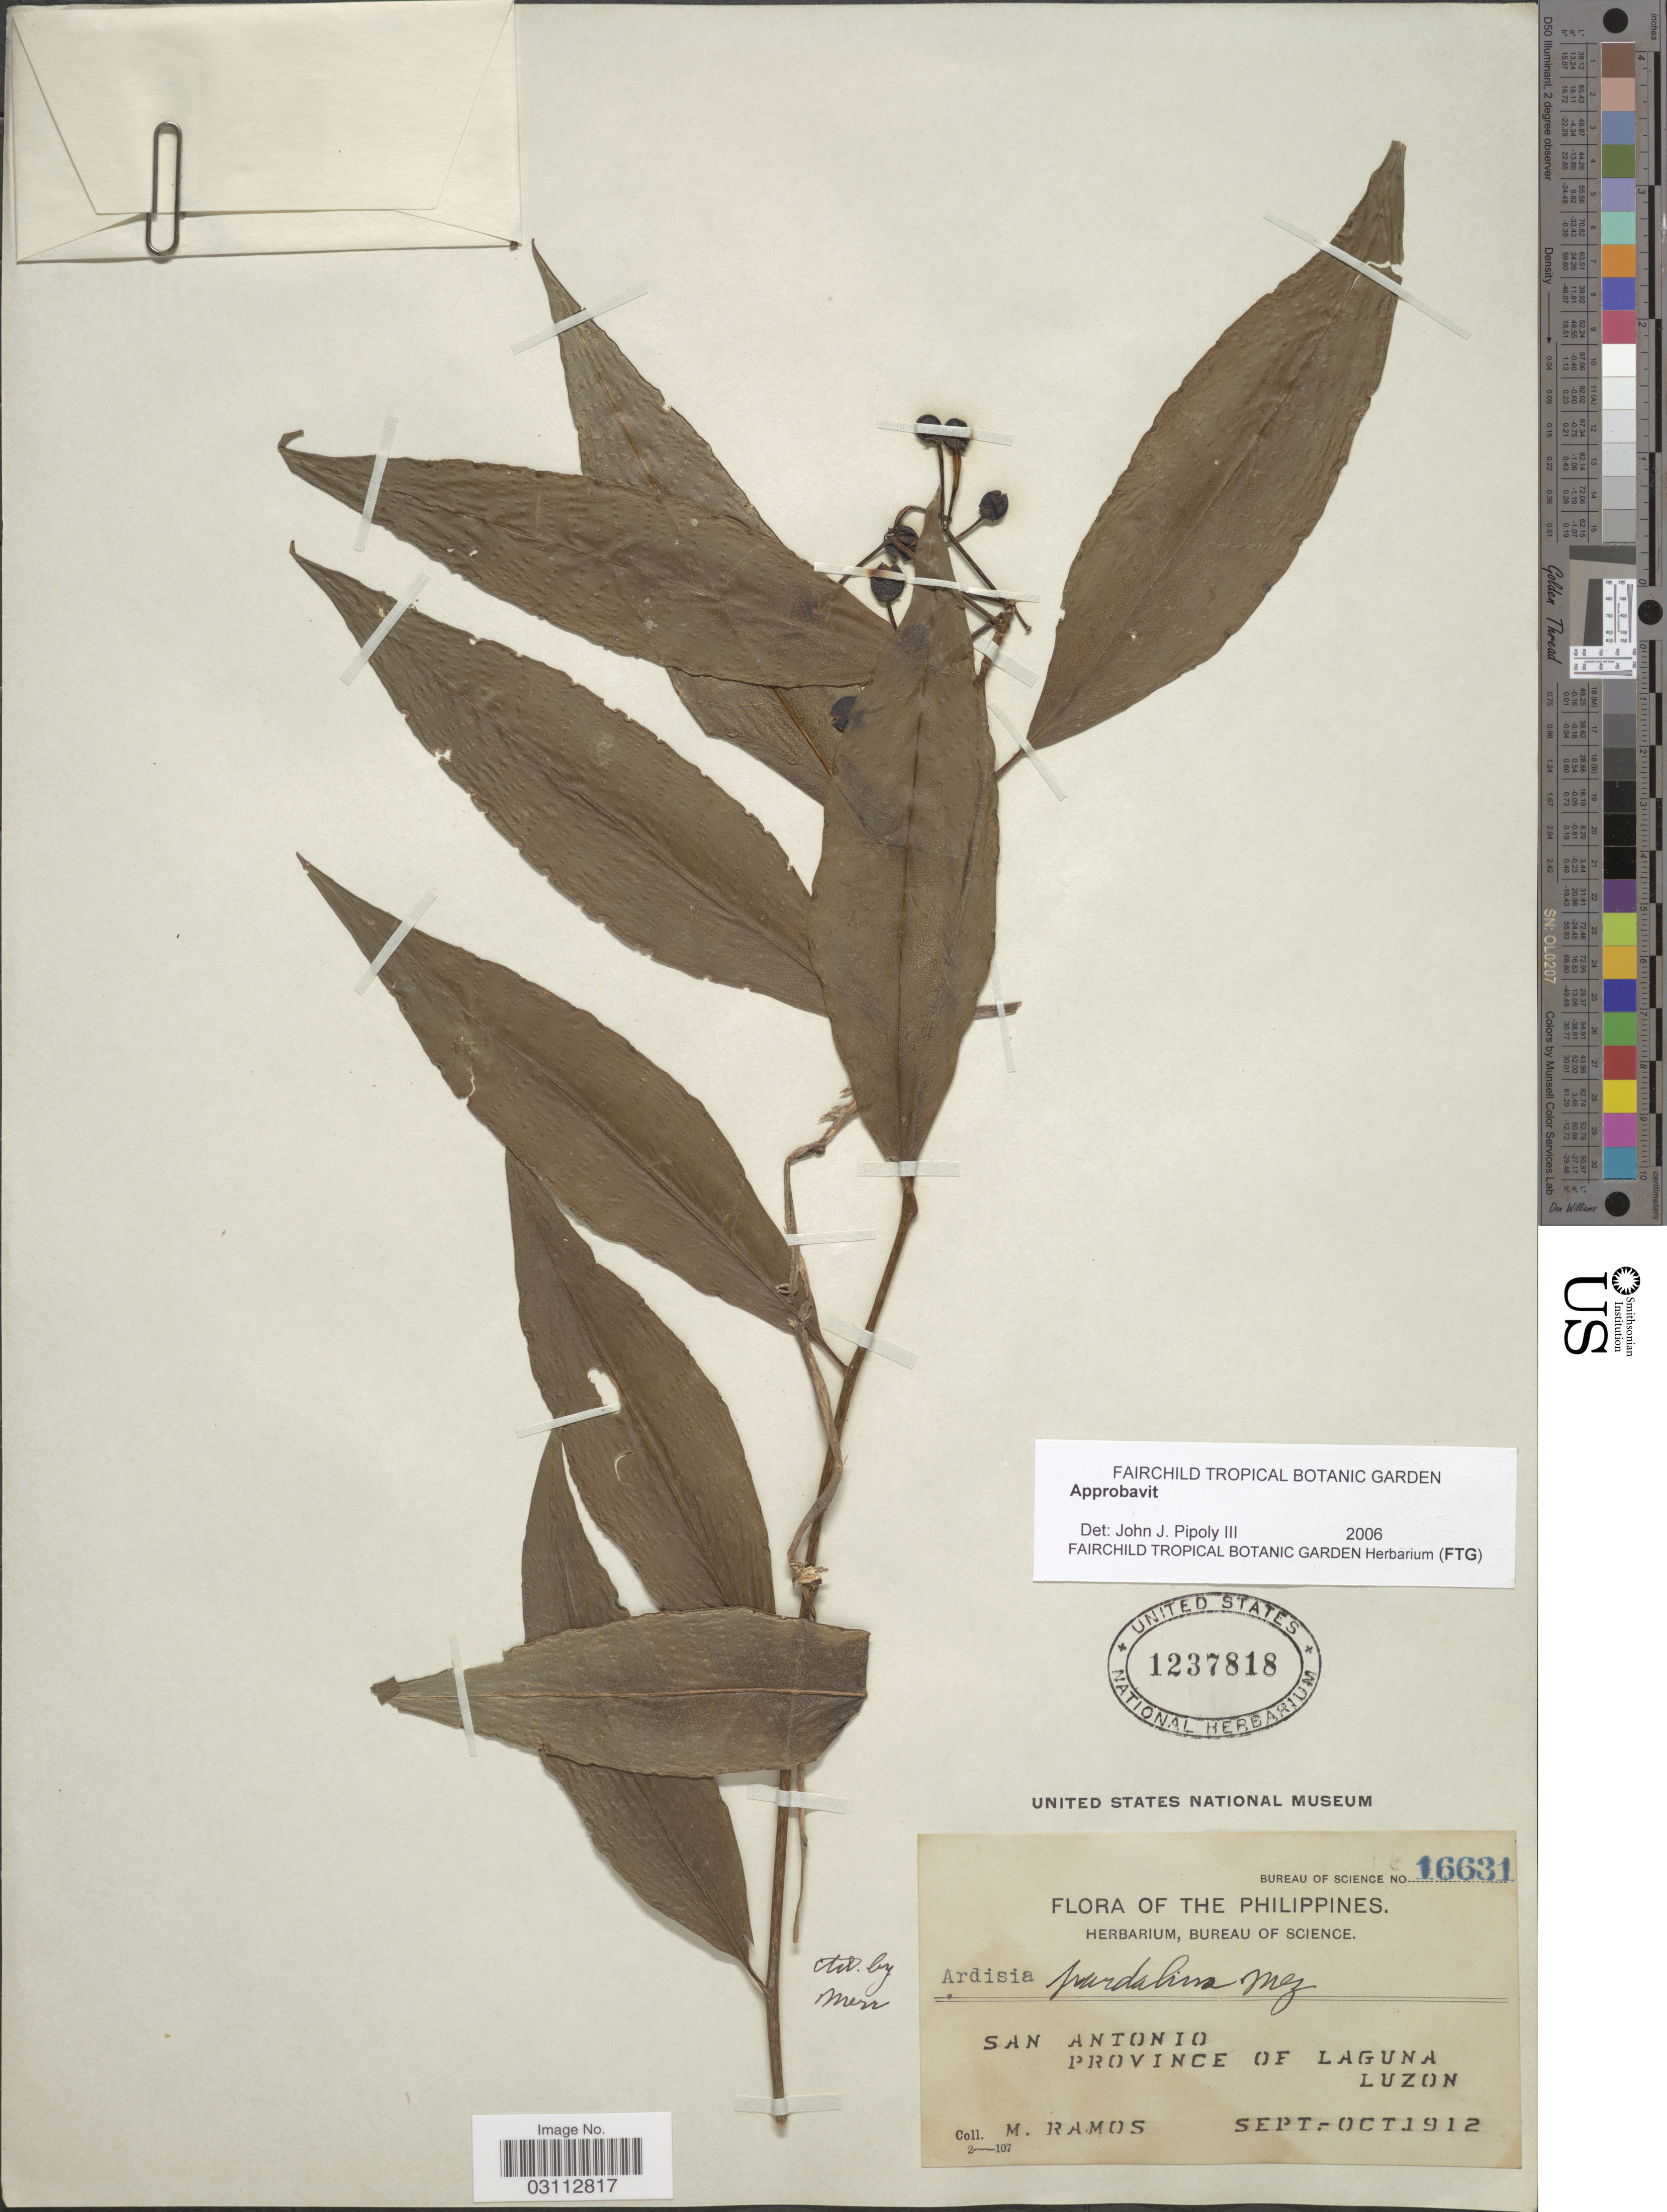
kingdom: Plantae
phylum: Tracheophyta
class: Magnoliopsida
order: Ericales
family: Primulaceae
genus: Ardisia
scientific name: Ardisia pardalina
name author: Mez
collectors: M. Ramos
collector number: Bureau of Science 16631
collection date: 1912-09/1912-10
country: Philippines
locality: San Antonio. Province of Laguna. Luzon.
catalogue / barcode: US 1237818